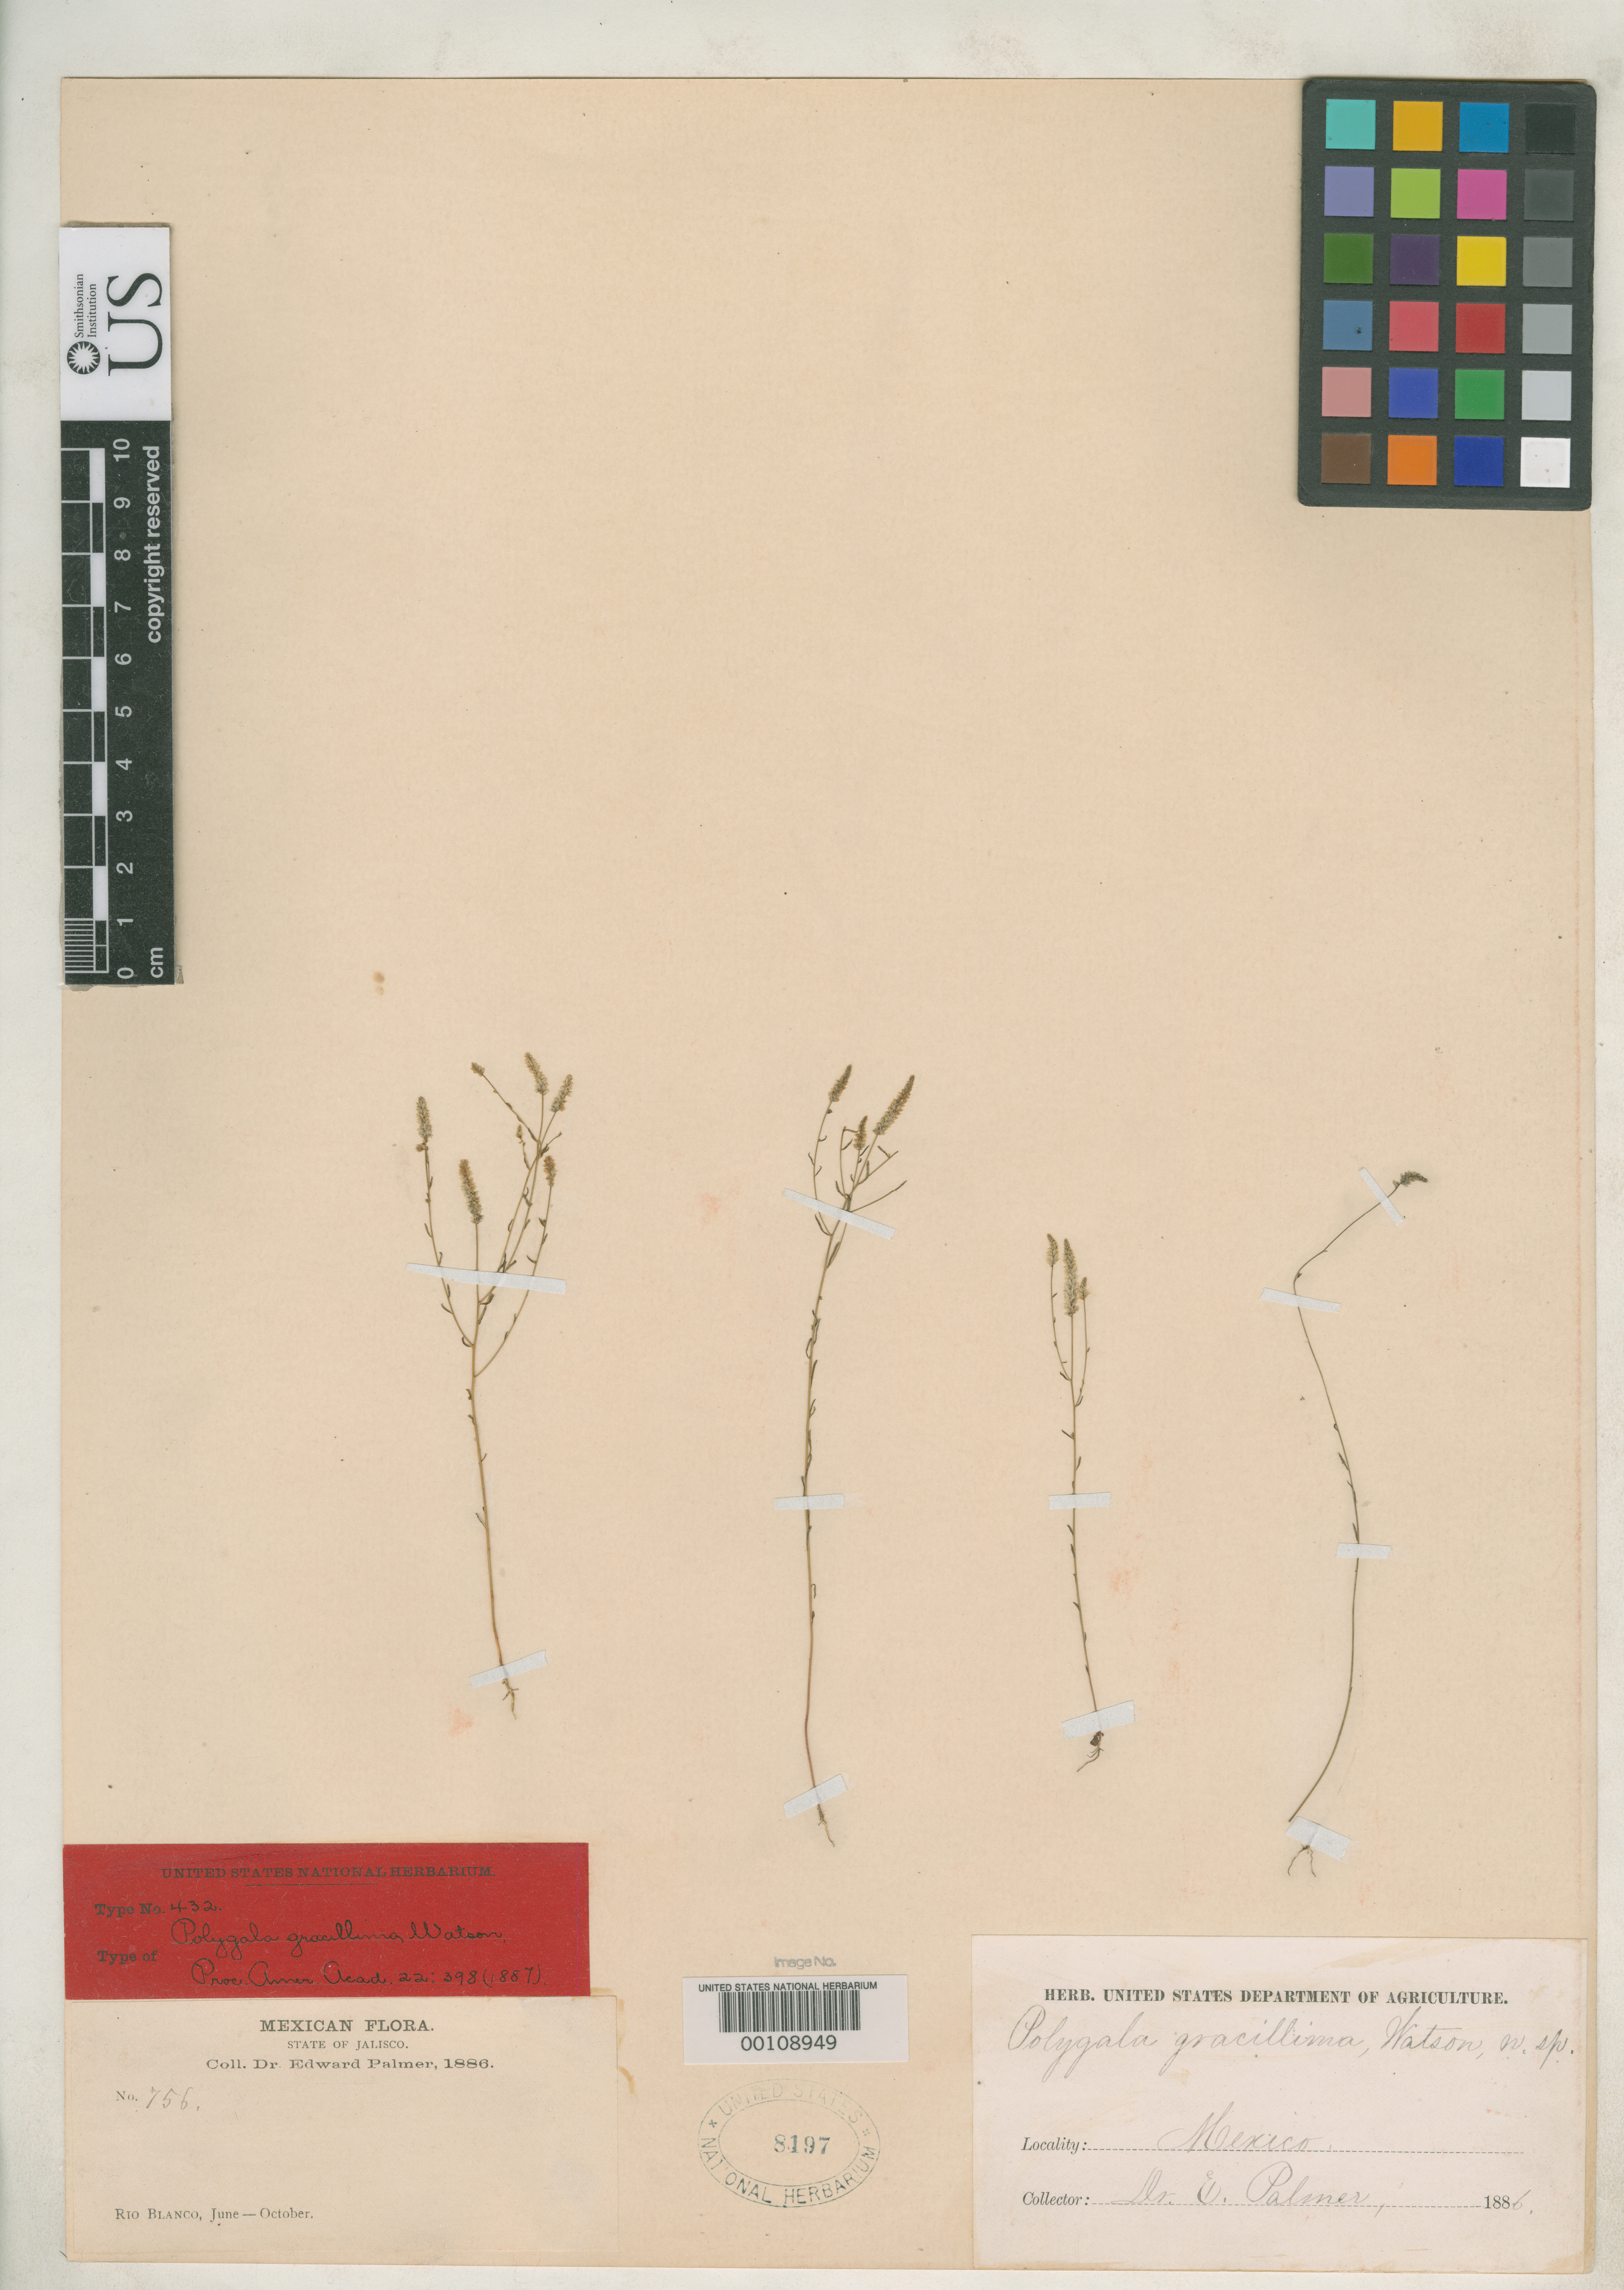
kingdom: Plantae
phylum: Tracheophyta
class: Magnoliopsida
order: Fabales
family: Polygalaceae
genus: Polygala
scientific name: Polygala gracillima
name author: S. Watson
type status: Isotype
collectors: E. Palmer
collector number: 756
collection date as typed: Oct 1886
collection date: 1886-10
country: Mexico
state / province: Jalisco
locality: Rio Blanco.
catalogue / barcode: US 8197